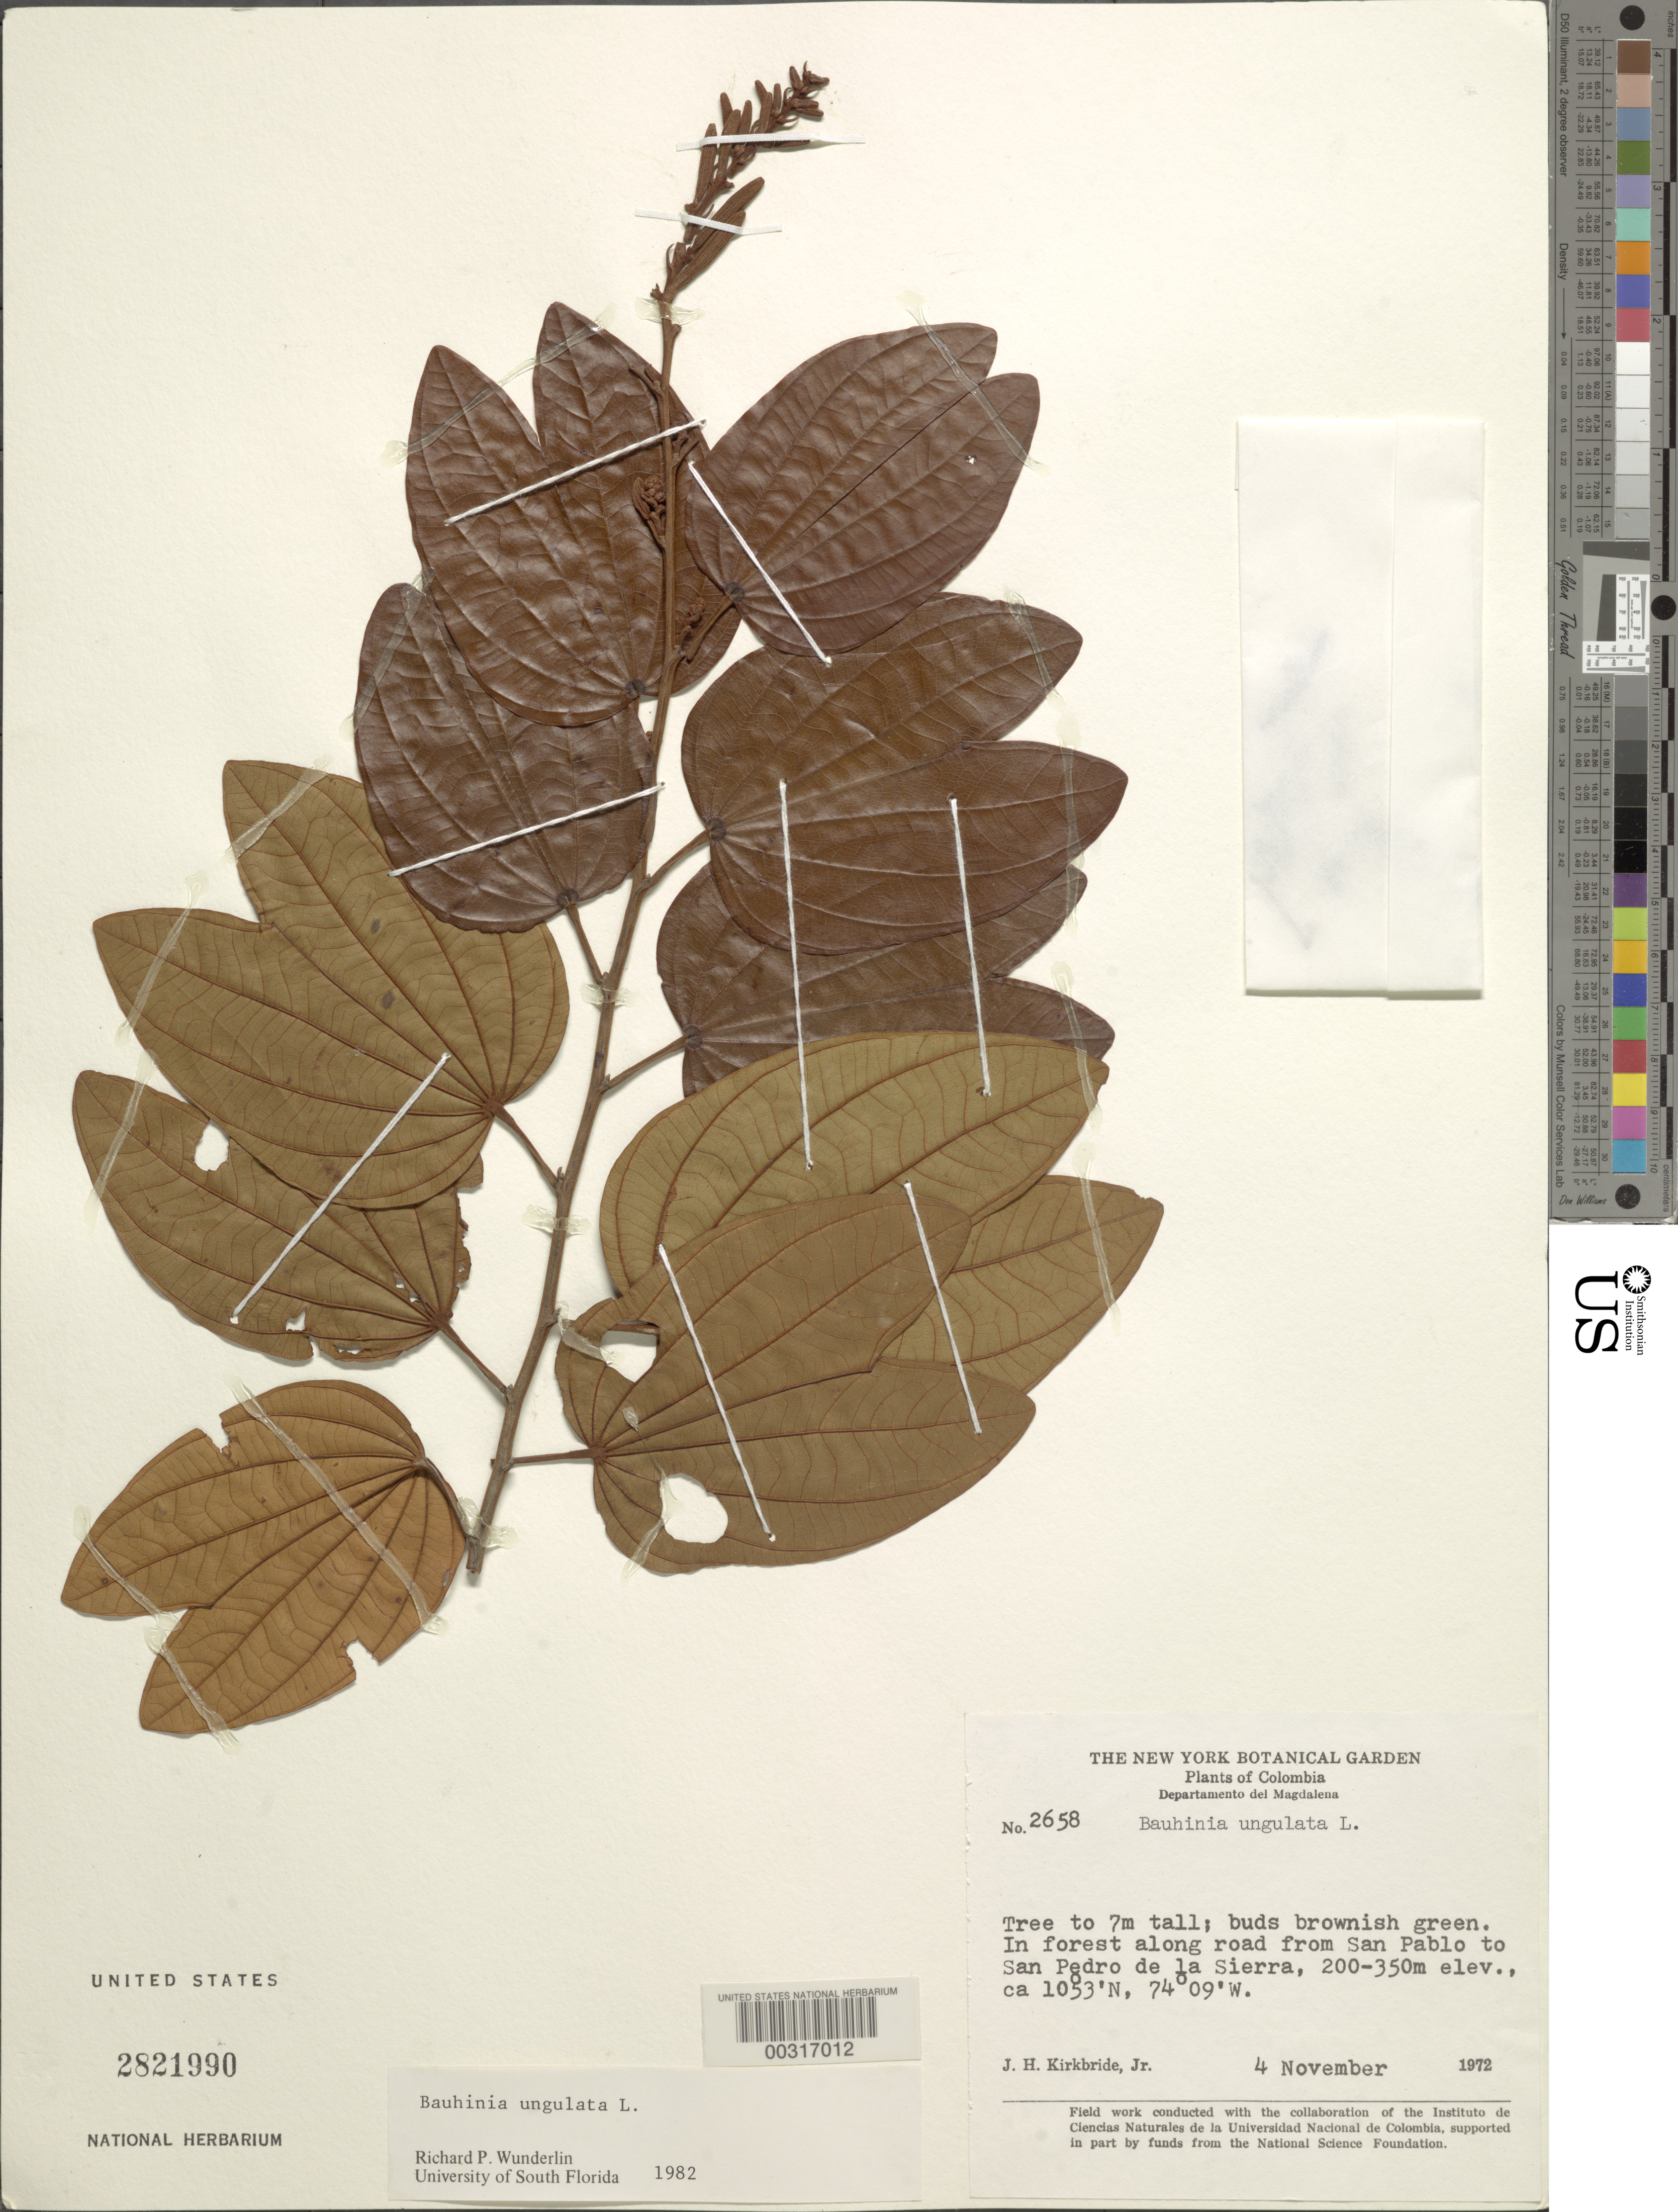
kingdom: Plantae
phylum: Tracheophyta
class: Magnoliopsida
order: Fabales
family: Fabaceae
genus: Bauhinia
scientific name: Bauhinia ungulata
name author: L.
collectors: J. H. Kirkbride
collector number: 2658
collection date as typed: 04 Nov 1972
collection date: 1972-11-04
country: Colombia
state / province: Magdalena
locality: Along road from San Pablo to San Pedro de La Sierra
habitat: Forest along road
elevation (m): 200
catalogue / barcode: US 2821990